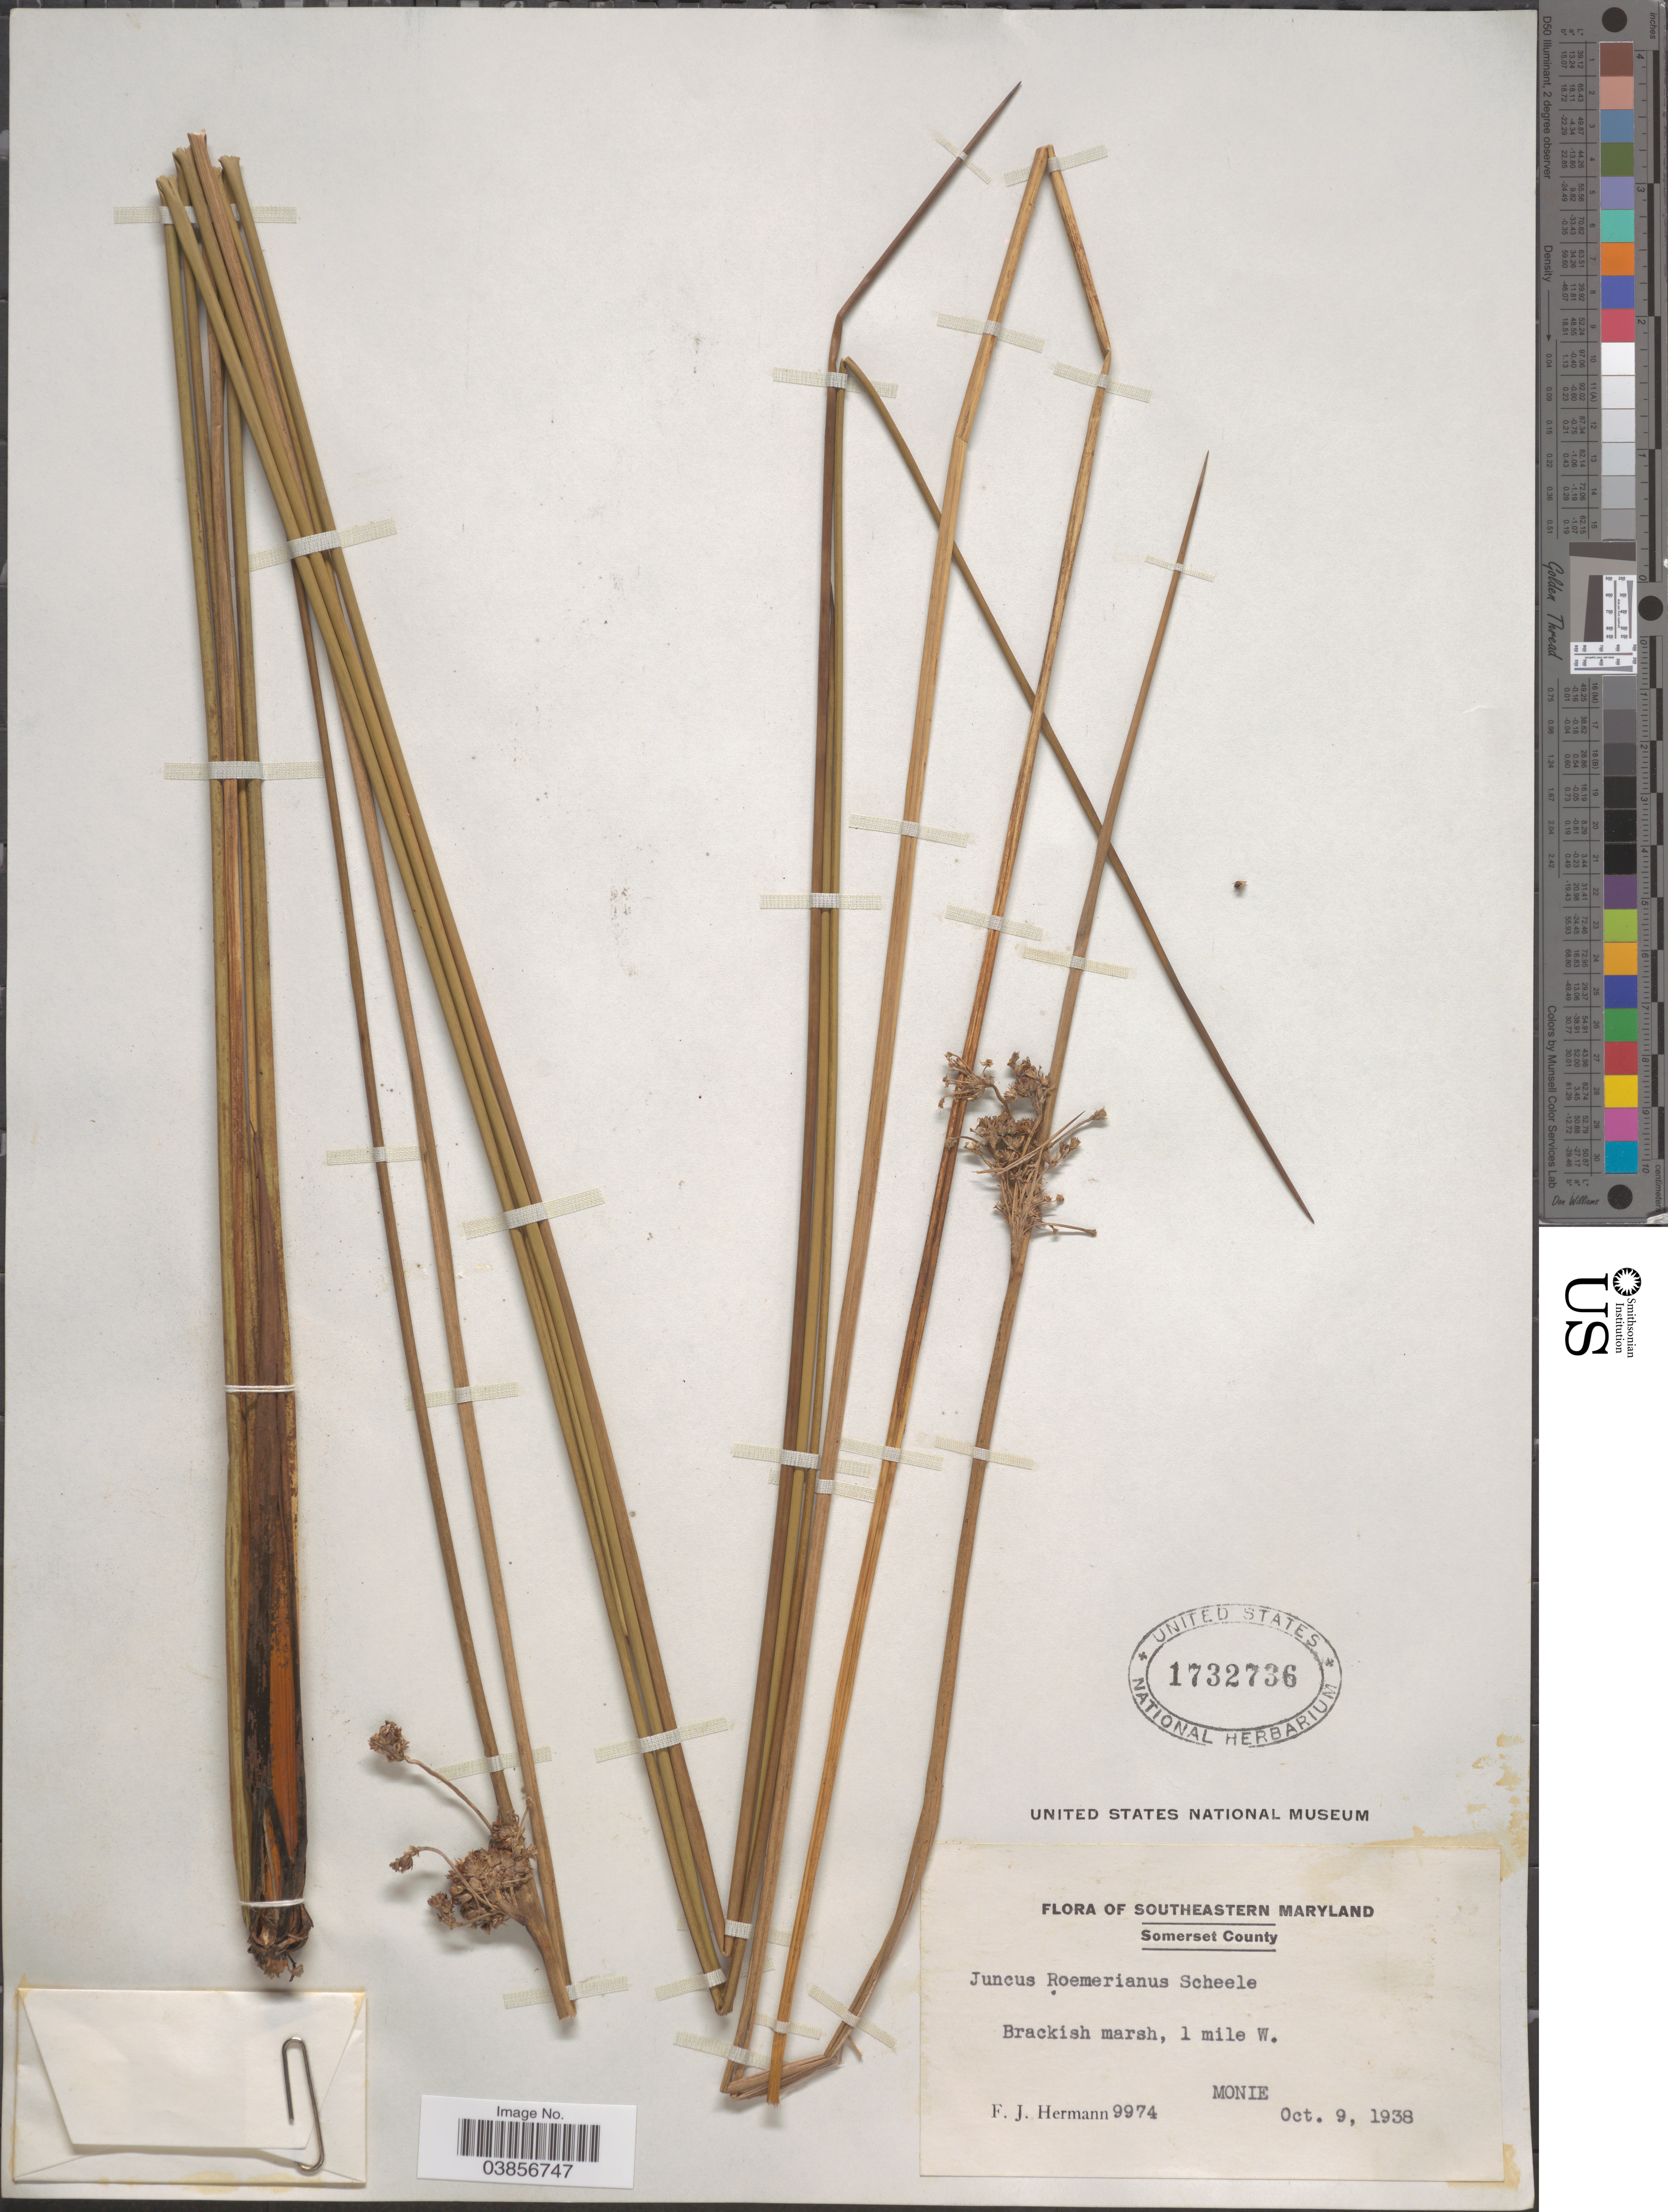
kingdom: Plantae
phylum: Tracheophyta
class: Liliopsida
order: Poales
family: Juncaceae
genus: Juncus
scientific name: Juncus roemerianus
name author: Scheele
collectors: F. J. Hermann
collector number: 9974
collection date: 1938-10-09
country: United States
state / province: Maryland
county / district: Somerset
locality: Southeastern Maryland. Somerset County. 1 mile W. Monie.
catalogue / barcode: US 1732736